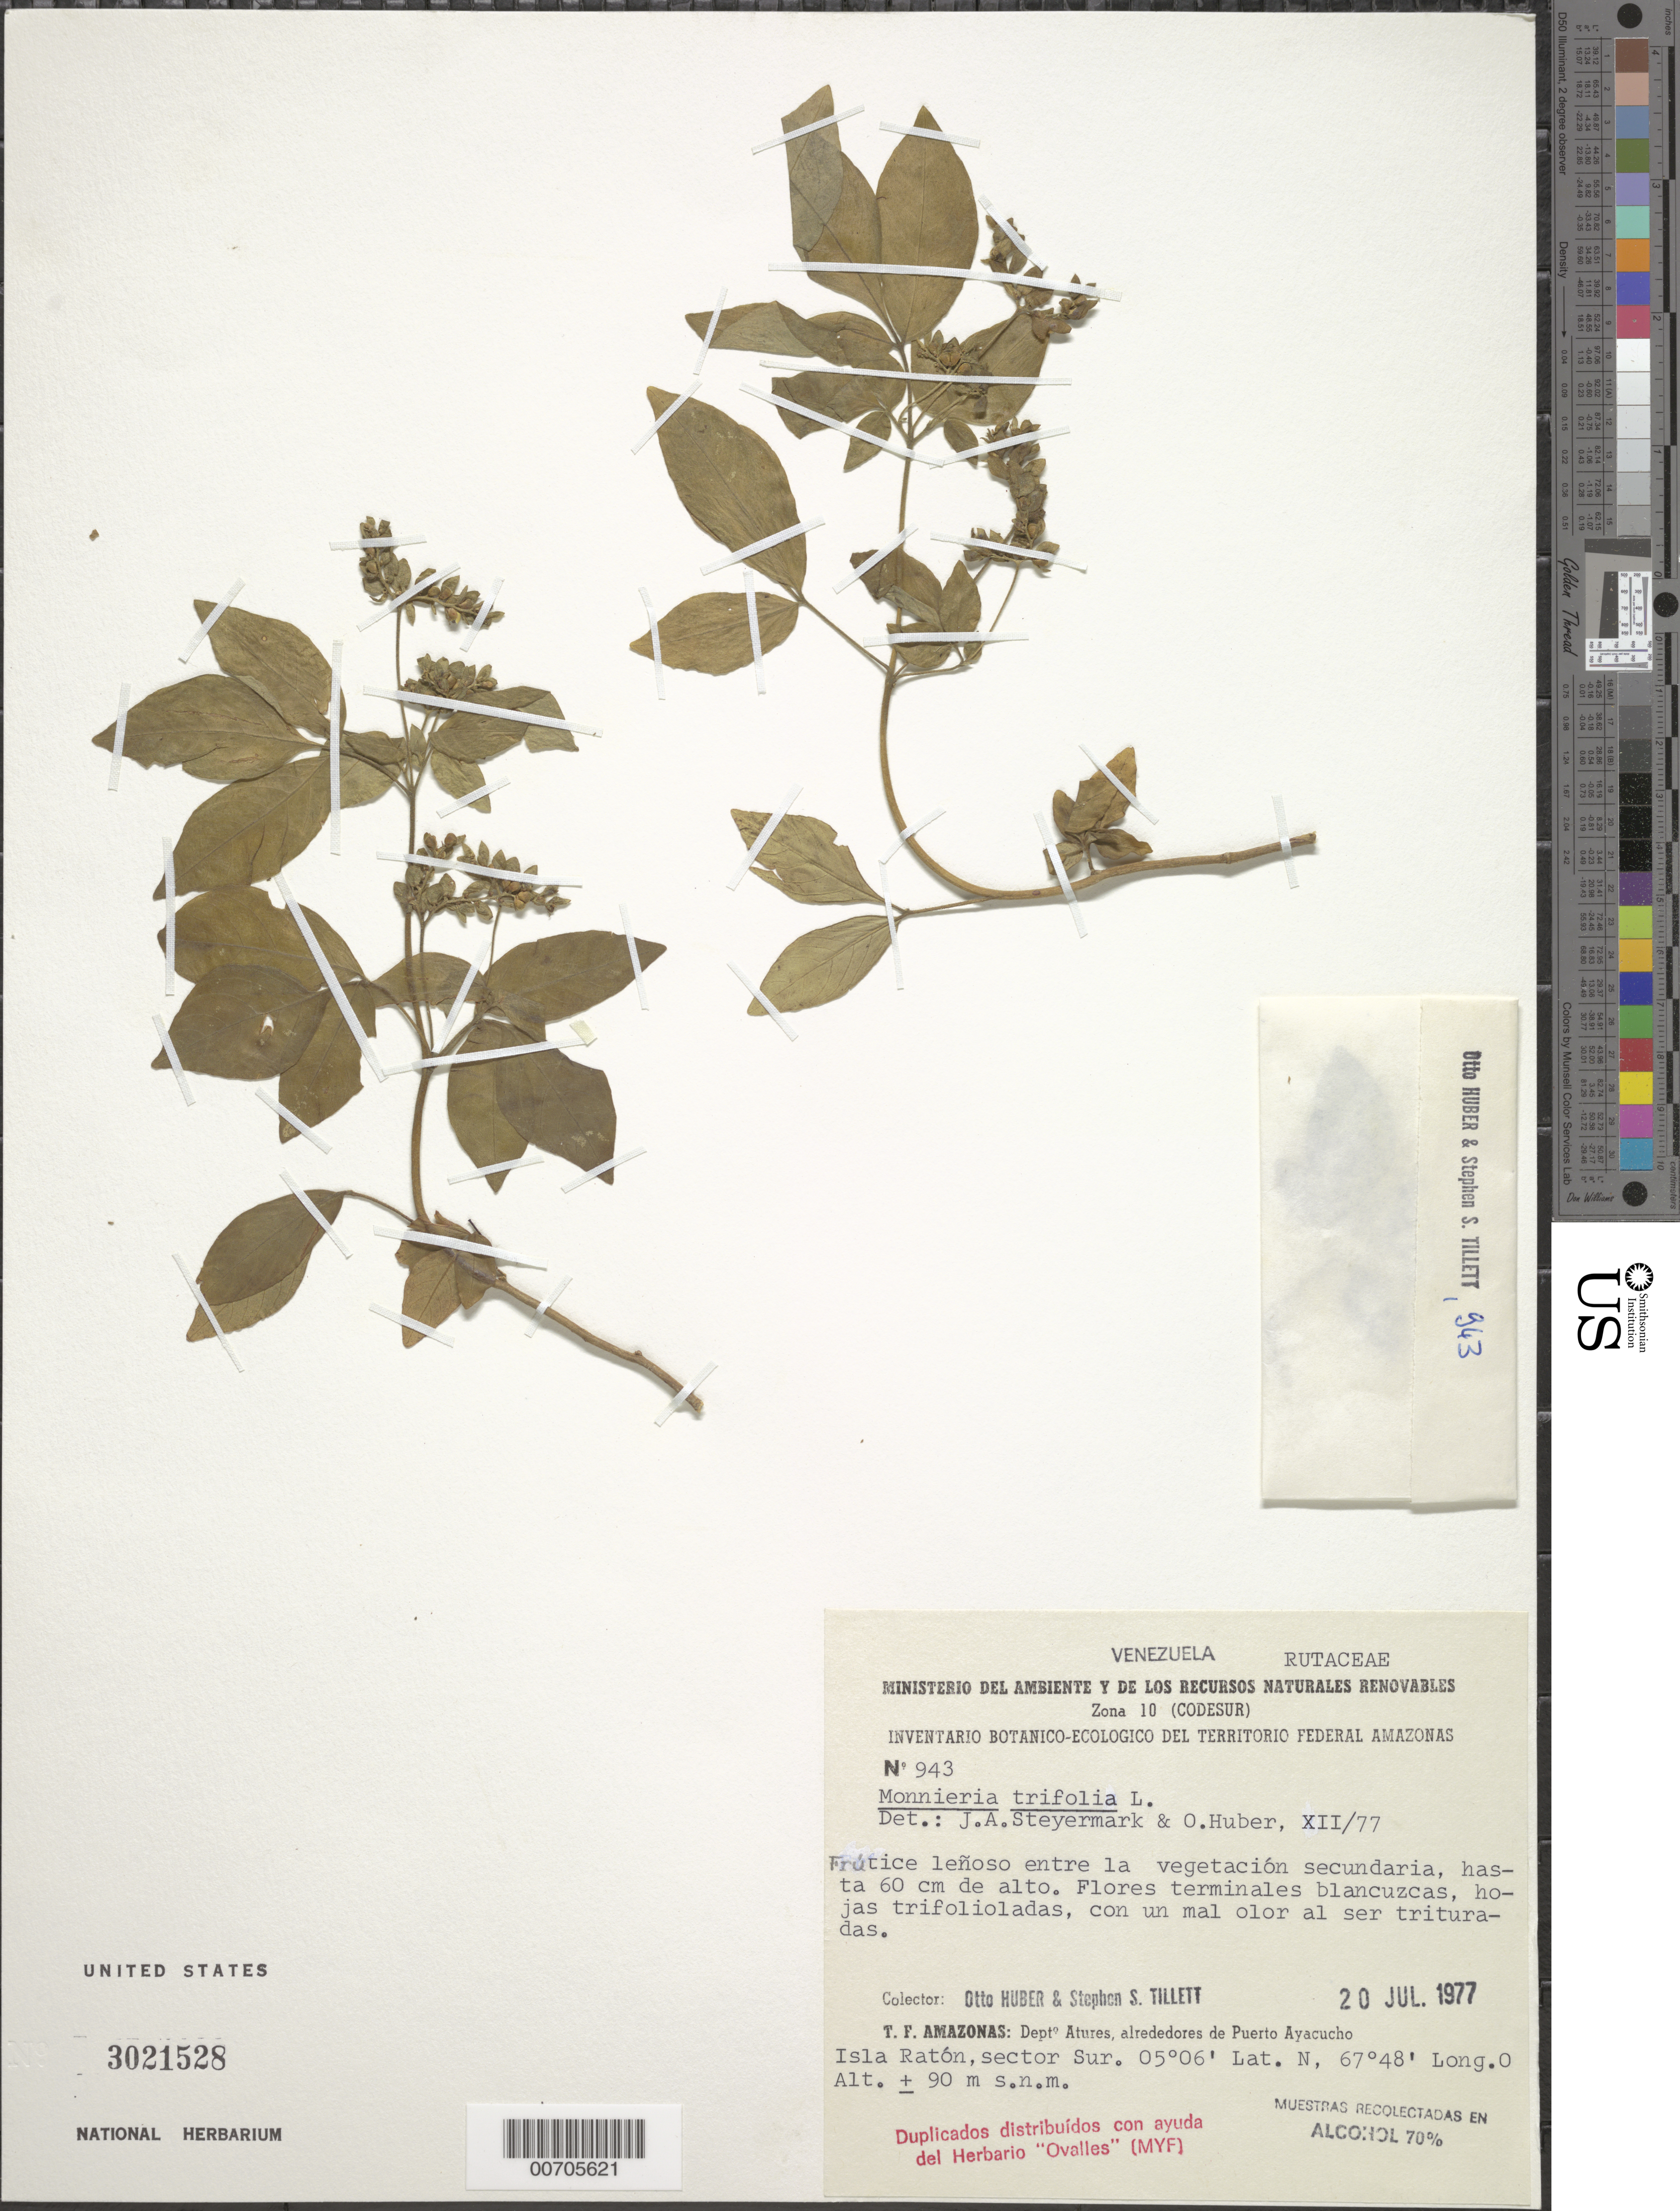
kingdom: Plantae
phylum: Tracheophyta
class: Magnoliopsida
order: Sapindales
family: Rutaceae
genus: Ertela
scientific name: Ertela trifolia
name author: (L.) Kuntze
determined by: Strong, Mark T., (BOT), Smithsonian Institution - National Museum of Natural History (UNITED STATES)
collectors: O. Huber & S. S. Tillett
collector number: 943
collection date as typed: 20-Jul-77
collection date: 1977-07-20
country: Venezuela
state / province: Amazonas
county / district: Atures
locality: Puerto Ayacucho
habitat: Secondary vegetation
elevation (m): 90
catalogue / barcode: US 3021528